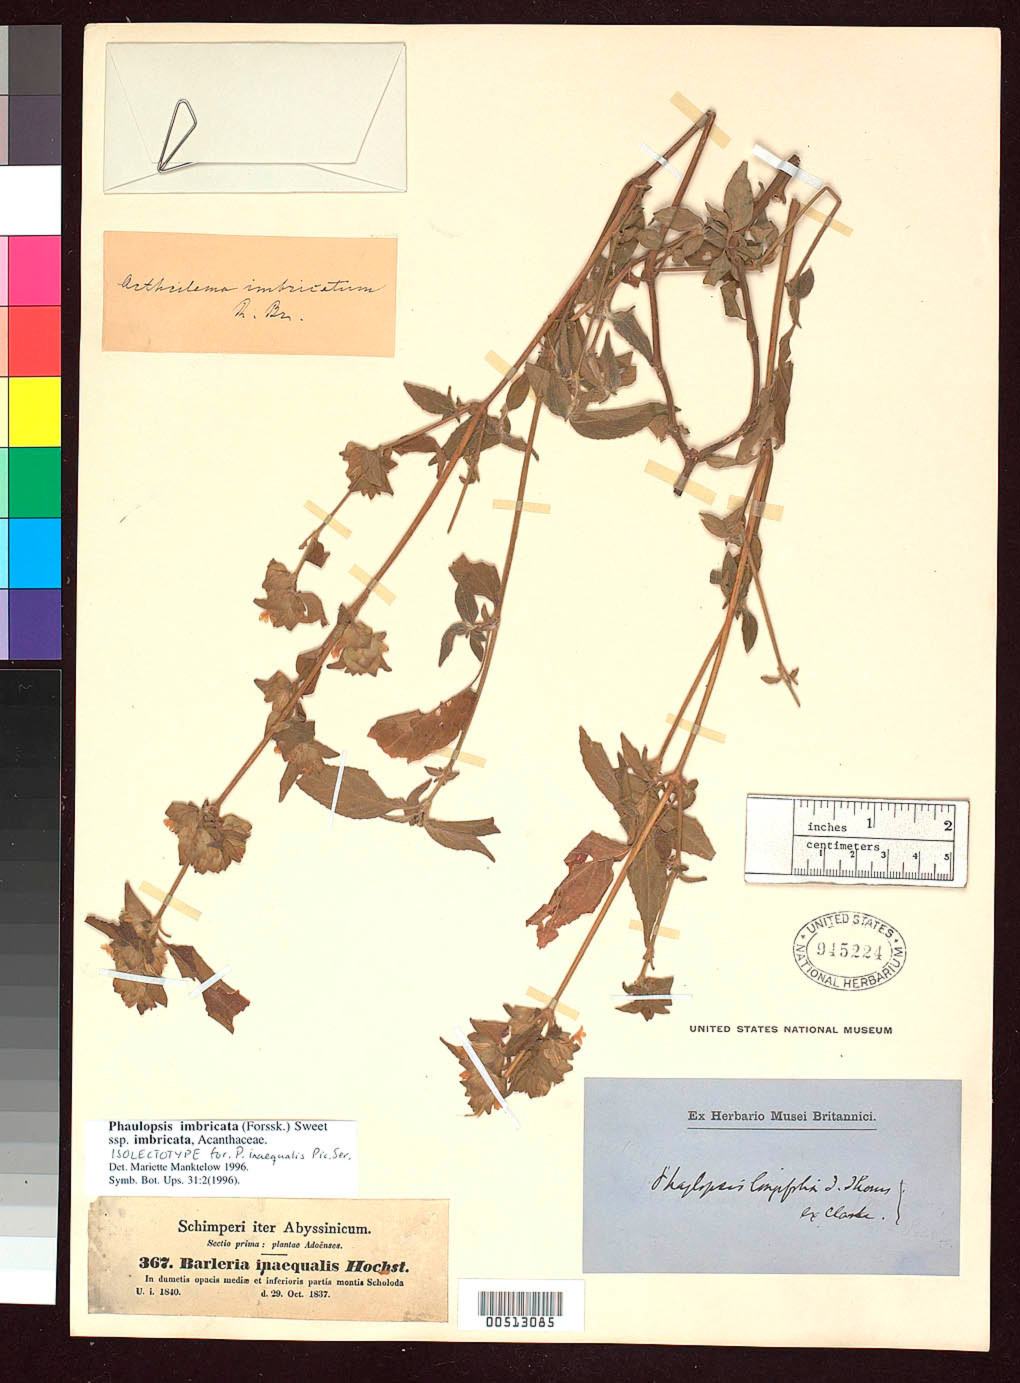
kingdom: Plantae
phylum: Tracheophyta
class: Magnoliopsida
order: Lamiales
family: Acanthaceae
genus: Phaulopsis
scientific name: Phaulopsis inaequalis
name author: Pic. Serm.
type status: Isolectotype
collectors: G. W. Schimper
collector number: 367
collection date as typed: Jan 1840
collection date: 1840-01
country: Ethiopia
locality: In dumetis opacis mediae et inferioris partis Montis Scholada.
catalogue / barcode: US 945224